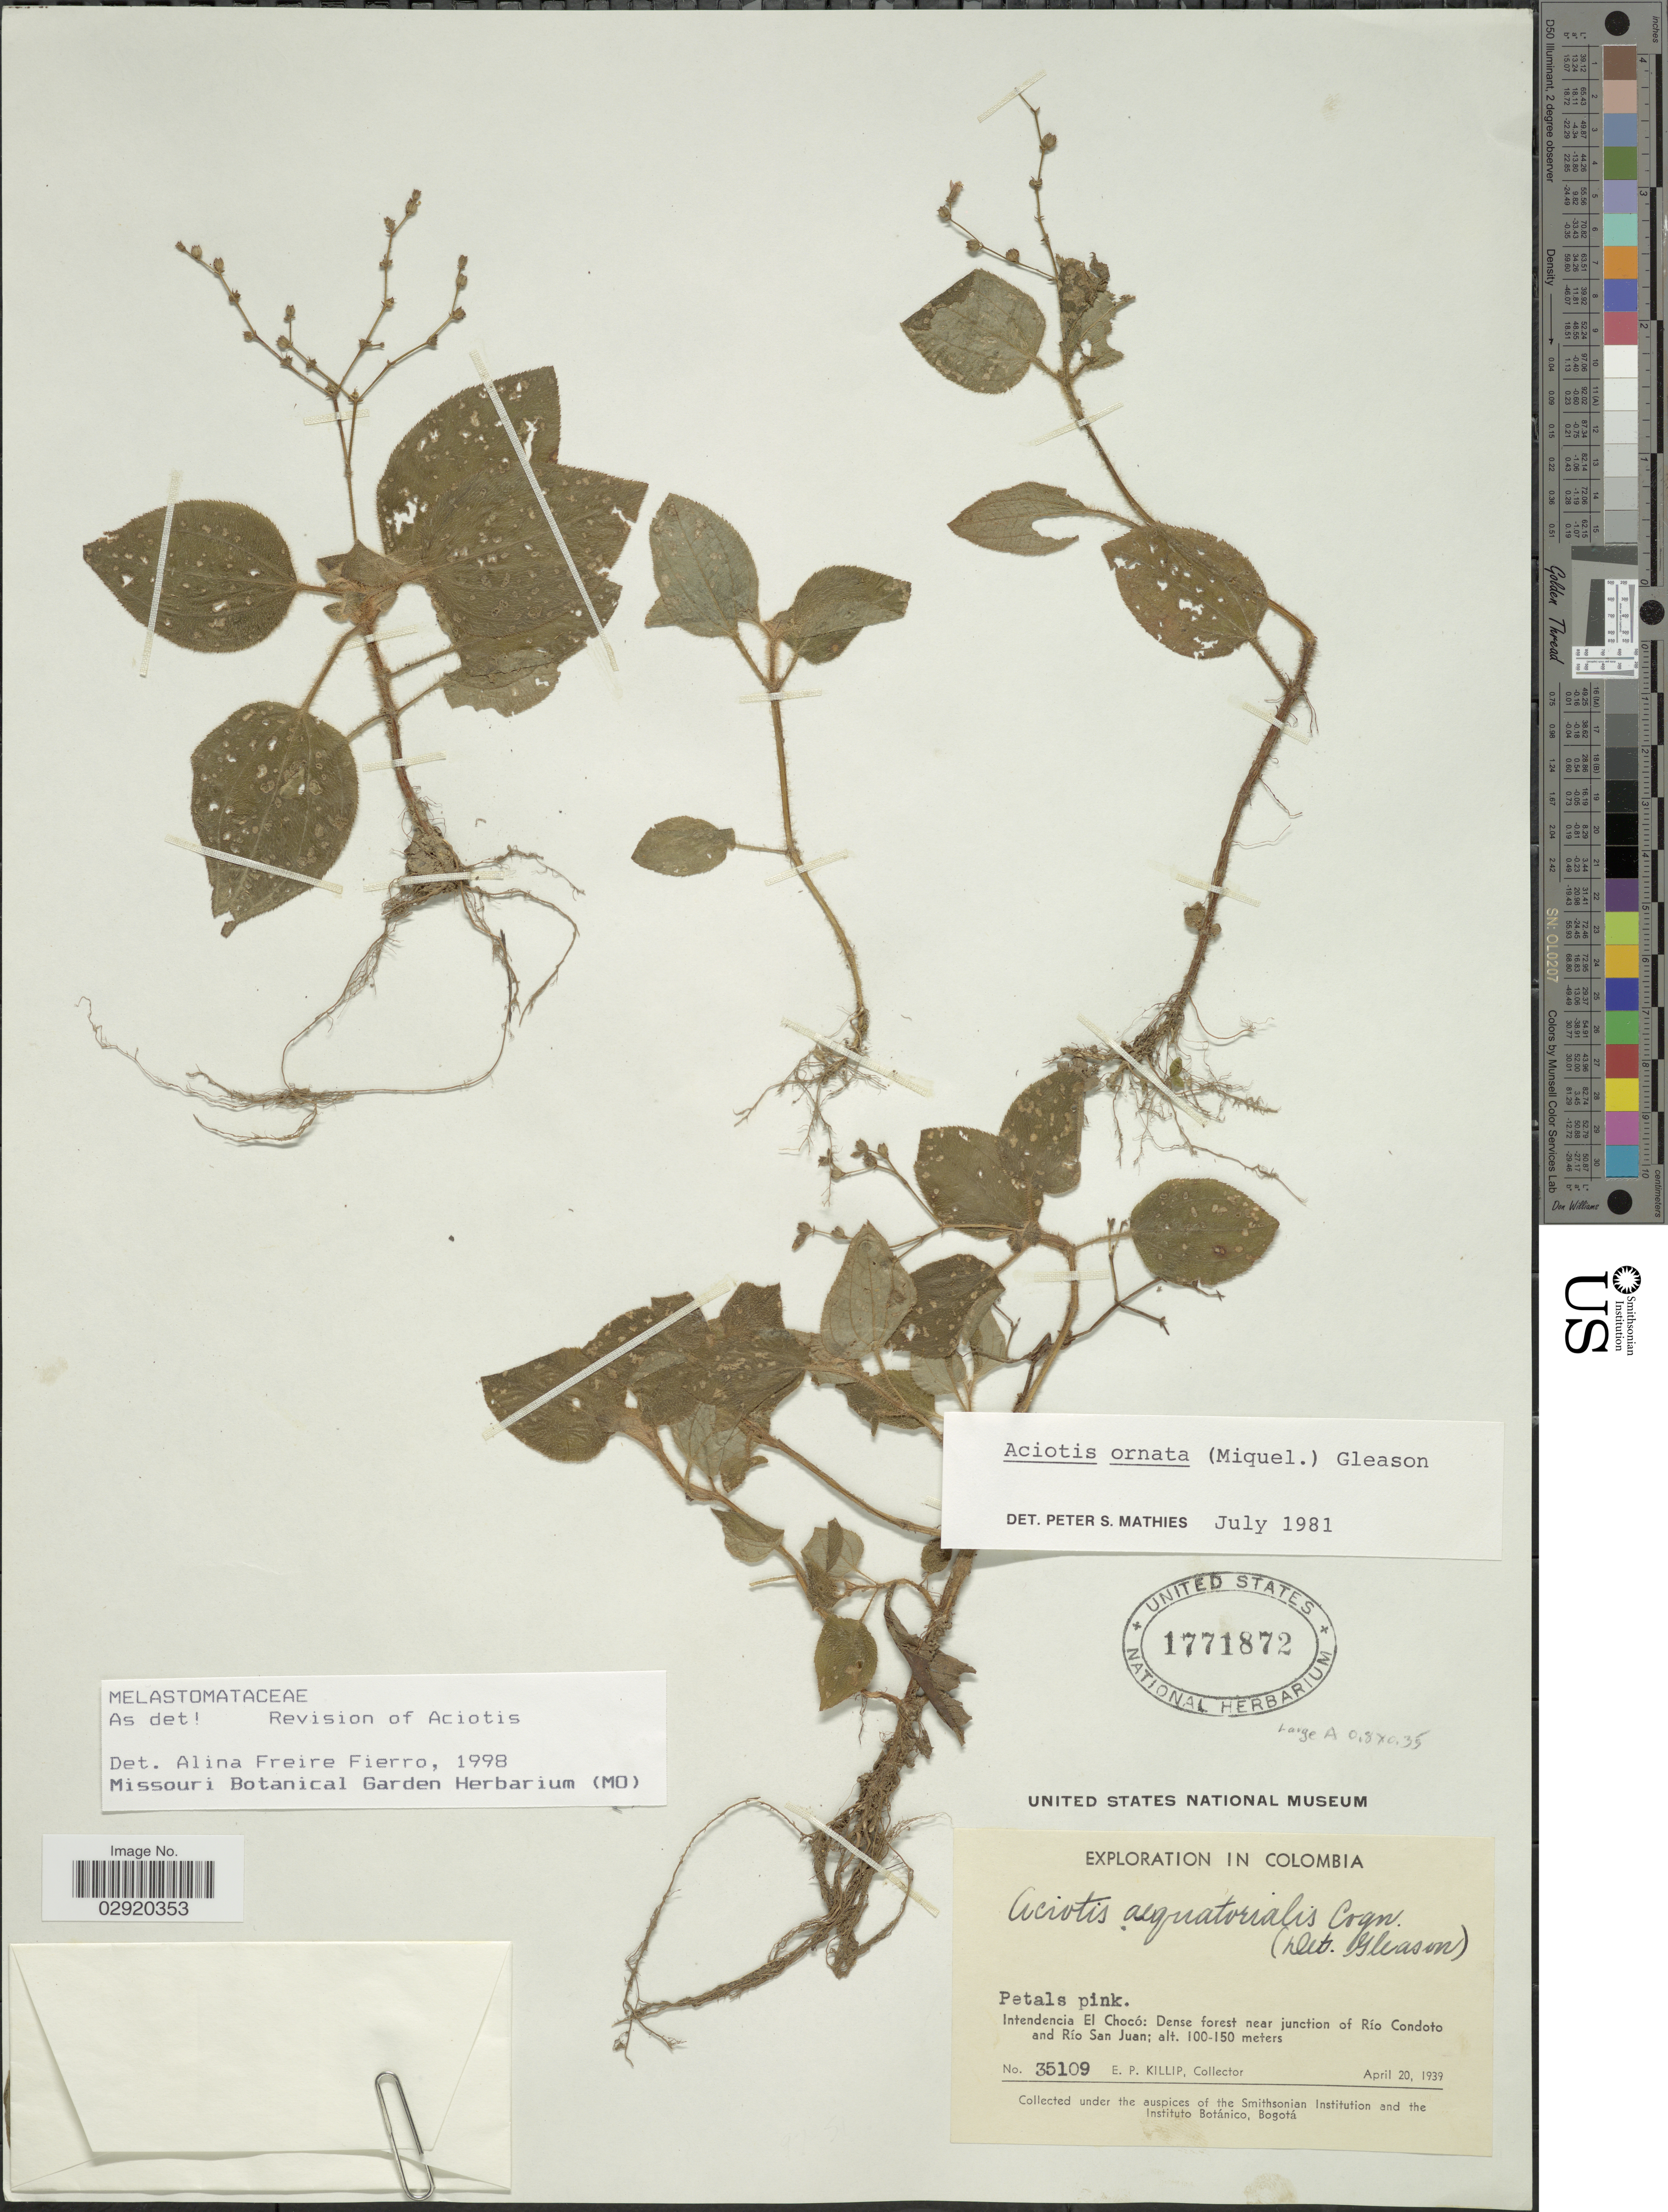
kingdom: Plantae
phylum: Tracheophyta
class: Magnoliopsida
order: Myrtales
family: Melastomataceae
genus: Aciotis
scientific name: Aciotis ornata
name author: (Miq.) Gleason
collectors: E. P. Killip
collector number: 35109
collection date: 1939-04-20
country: Colombia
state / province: Chocó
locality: Intendencia El Chocó: Dense forest near junction of Río Condoto and Río San Juan.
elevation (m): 100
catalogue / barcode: US 1771872